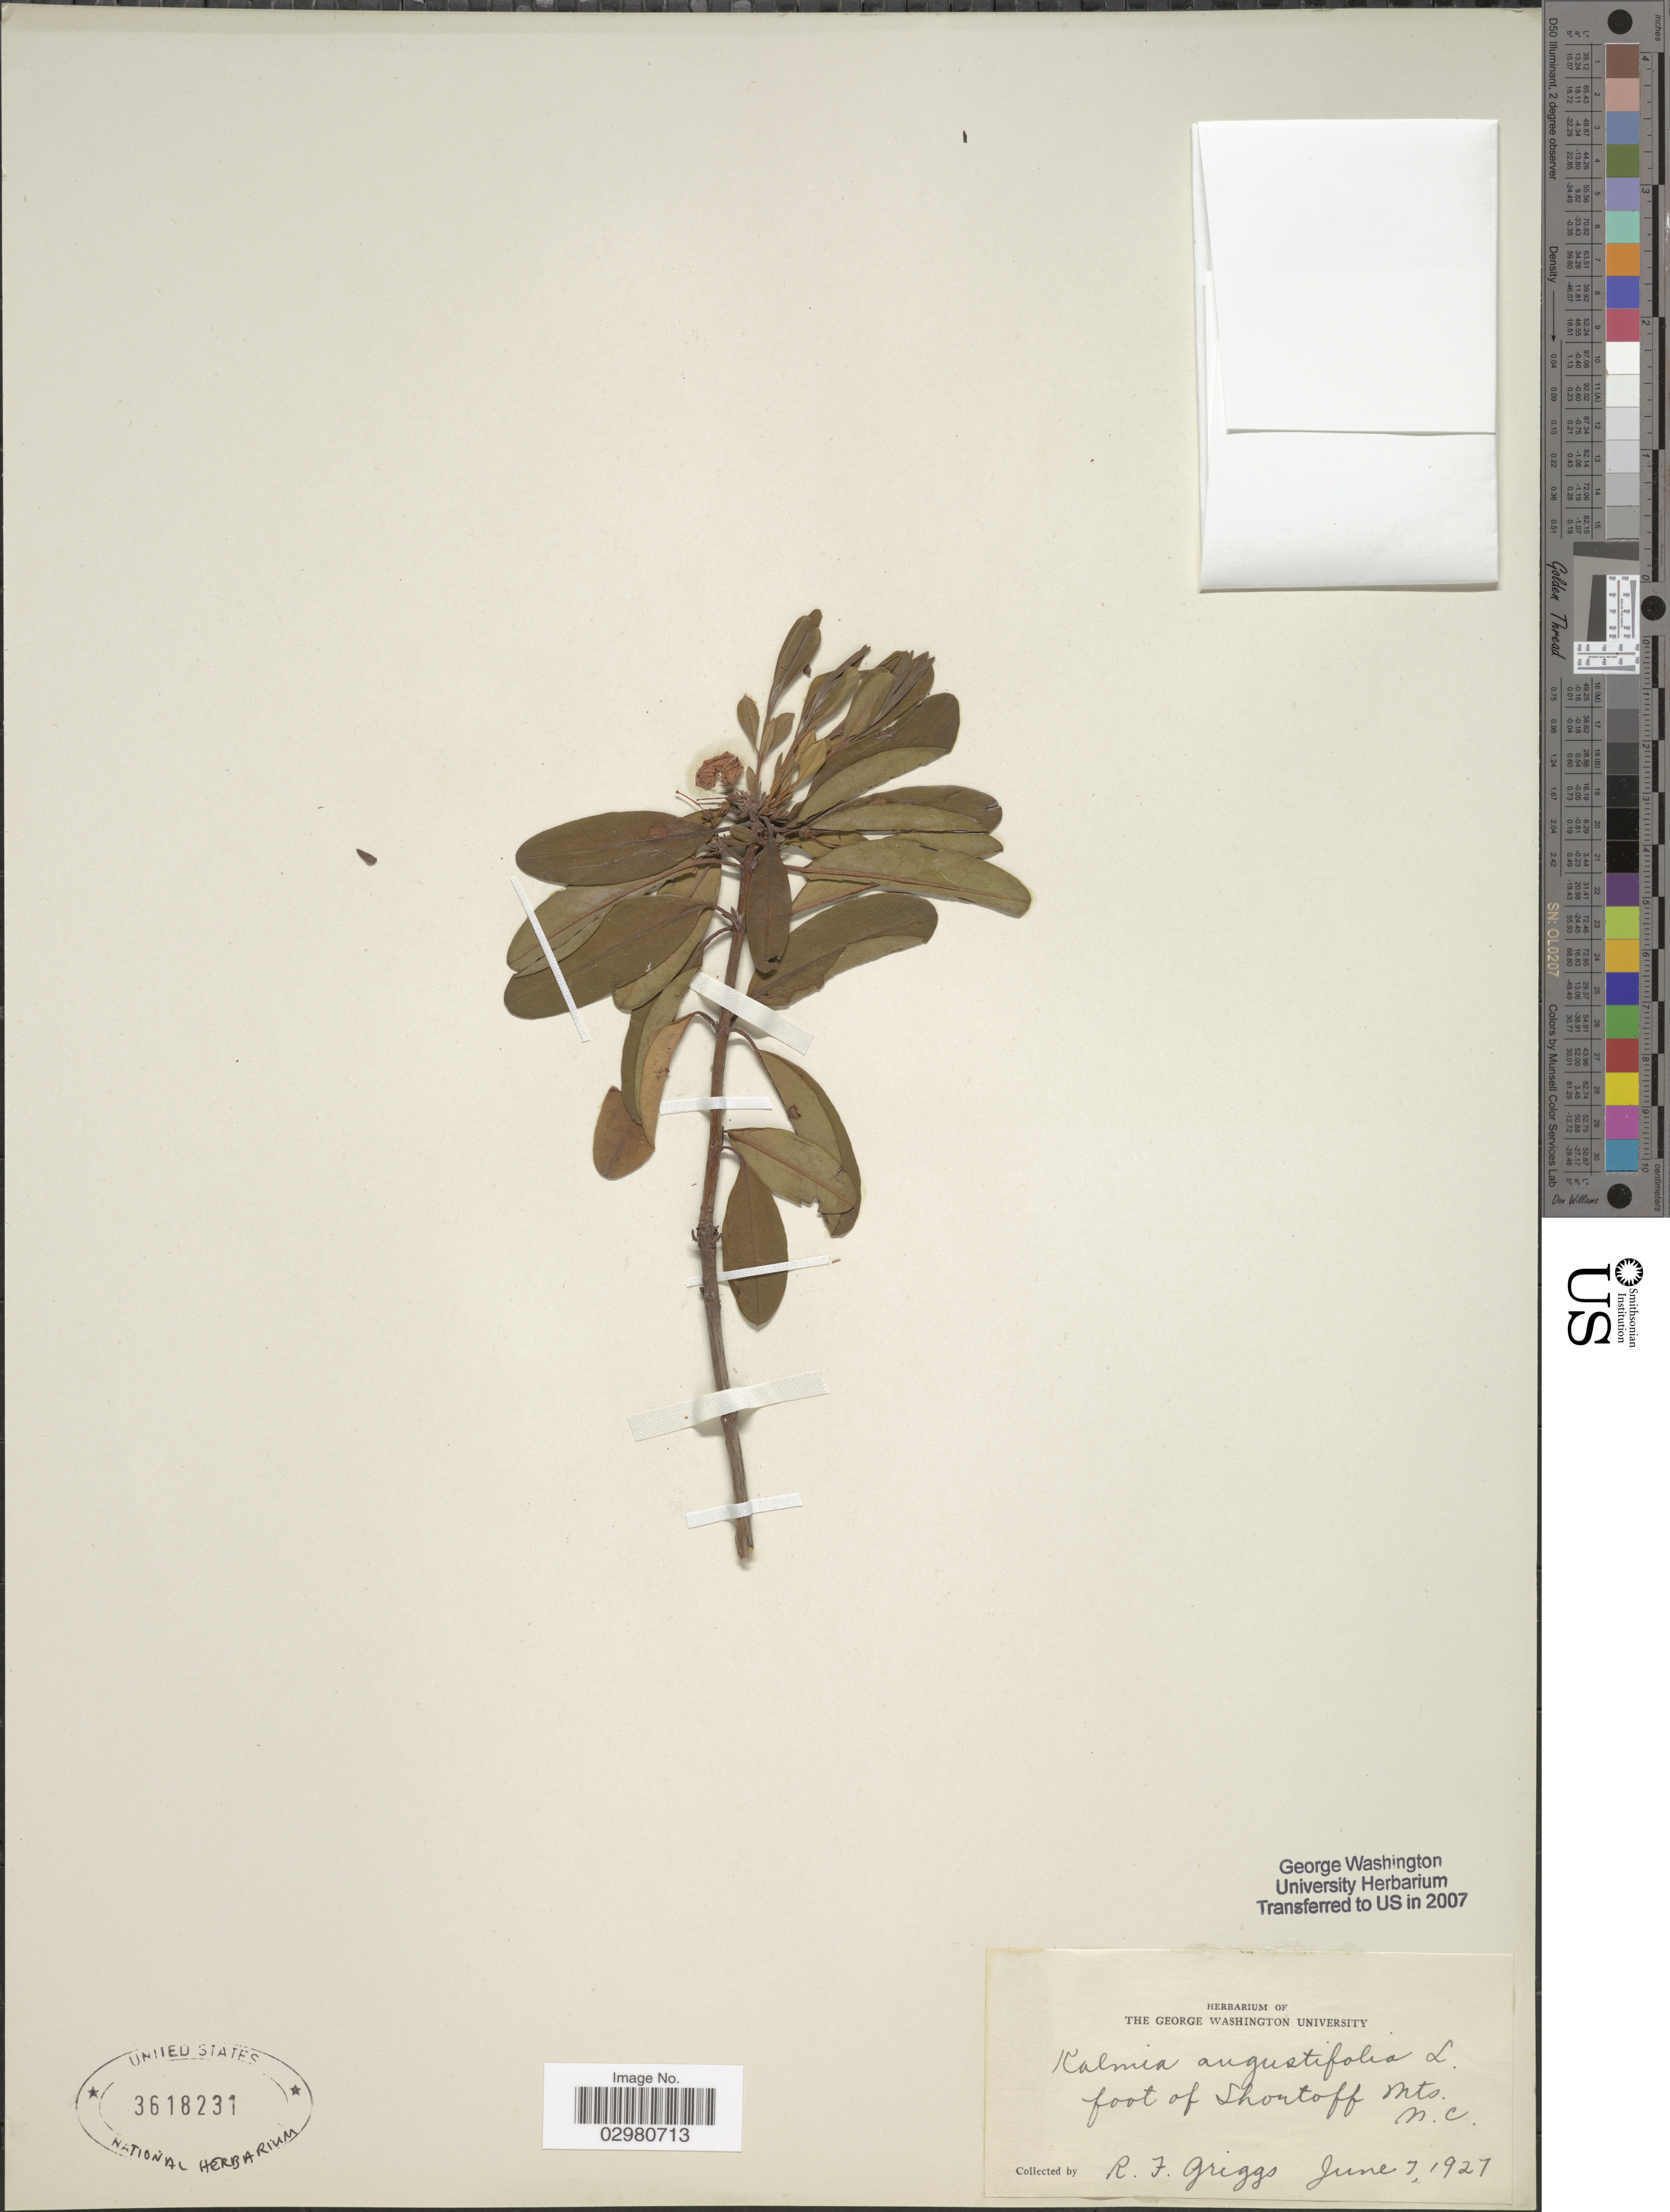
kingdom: Plantae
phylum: Tracheophyta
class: Magnoliopsida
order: Ericales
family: Ericaceae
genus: Kalmia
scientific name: Kalmia carolina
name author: Small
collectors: R. F. Griggs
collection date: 1927-06-07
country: United States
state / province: North Carolina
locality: Foot of Shortoff Mts. N.C.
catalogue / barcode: US 3618231